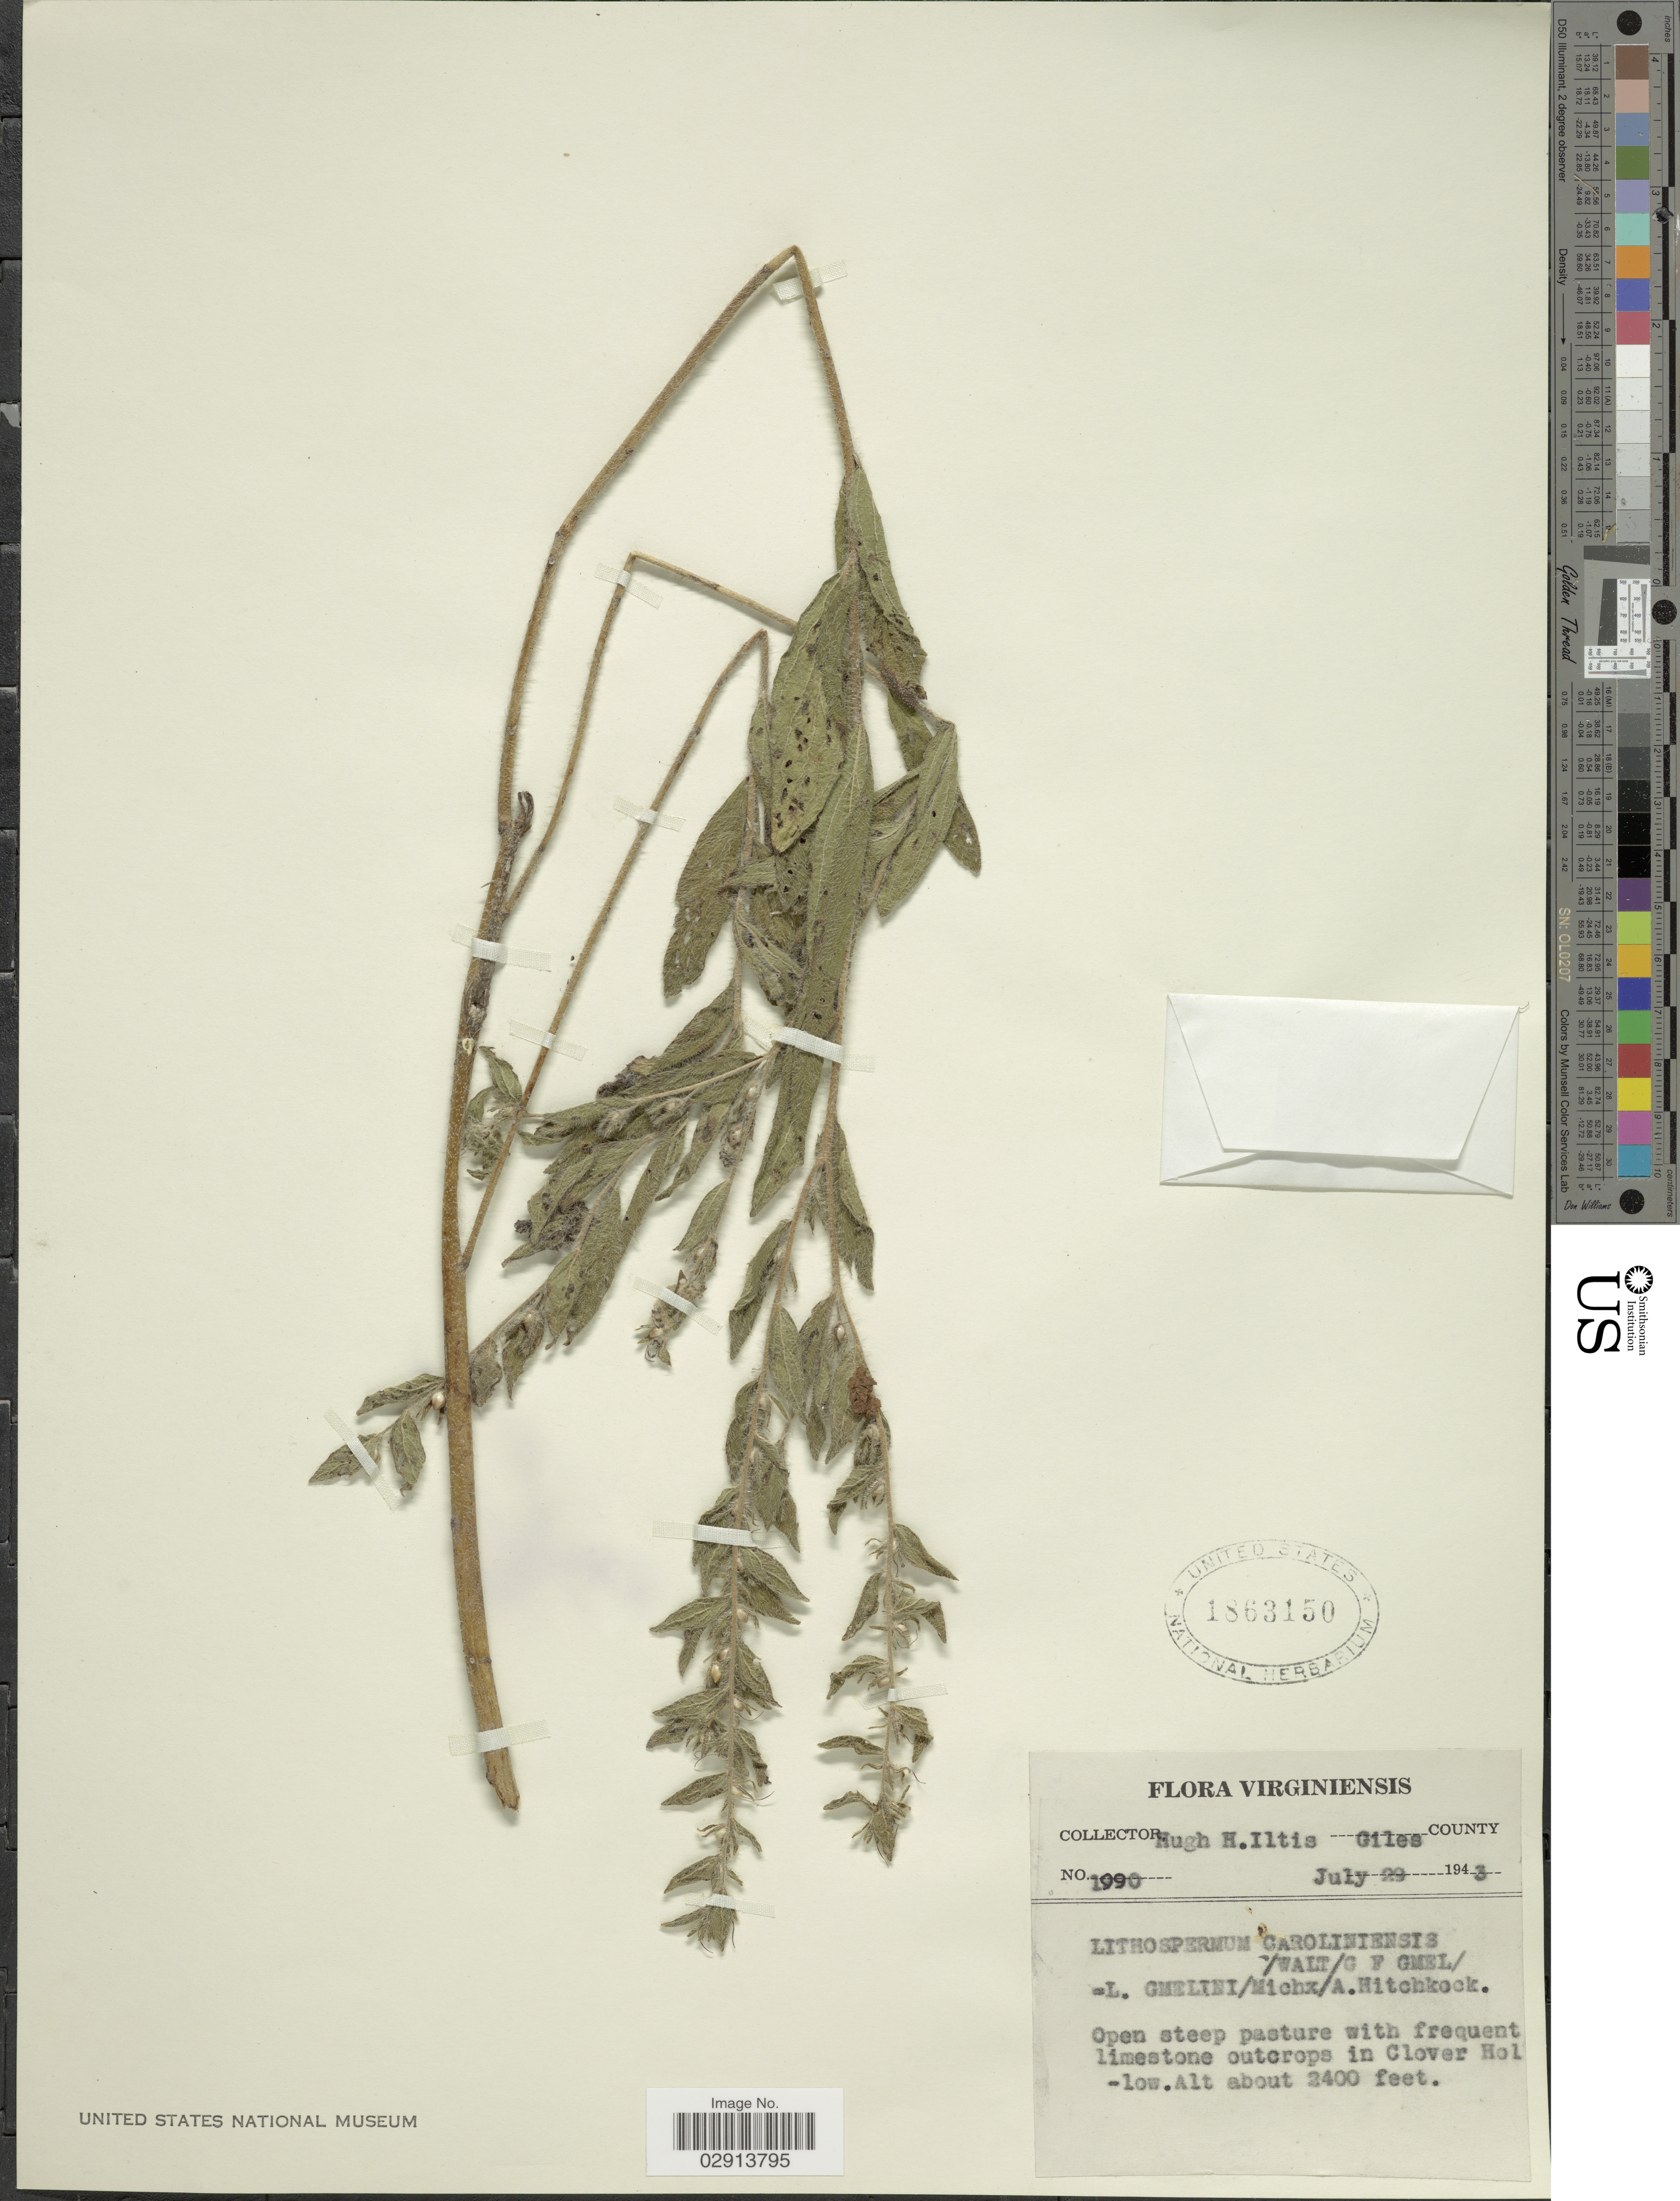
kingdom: Plantae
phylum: Tracheophyta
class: Magnoliopsida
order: Boraginales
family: Boraginaceae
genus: Lithospermum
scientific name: Lithospermum caroliniense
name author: (J.F. Gmel.) MacMill.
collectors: H. H. Iltis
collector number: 1990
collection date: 1943-07-29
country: United States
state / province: Virginia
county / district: Giles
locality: Open steep pasture with frequent limestone outcrops in Clover Hollow.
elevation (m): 732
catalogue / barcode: US 1863150